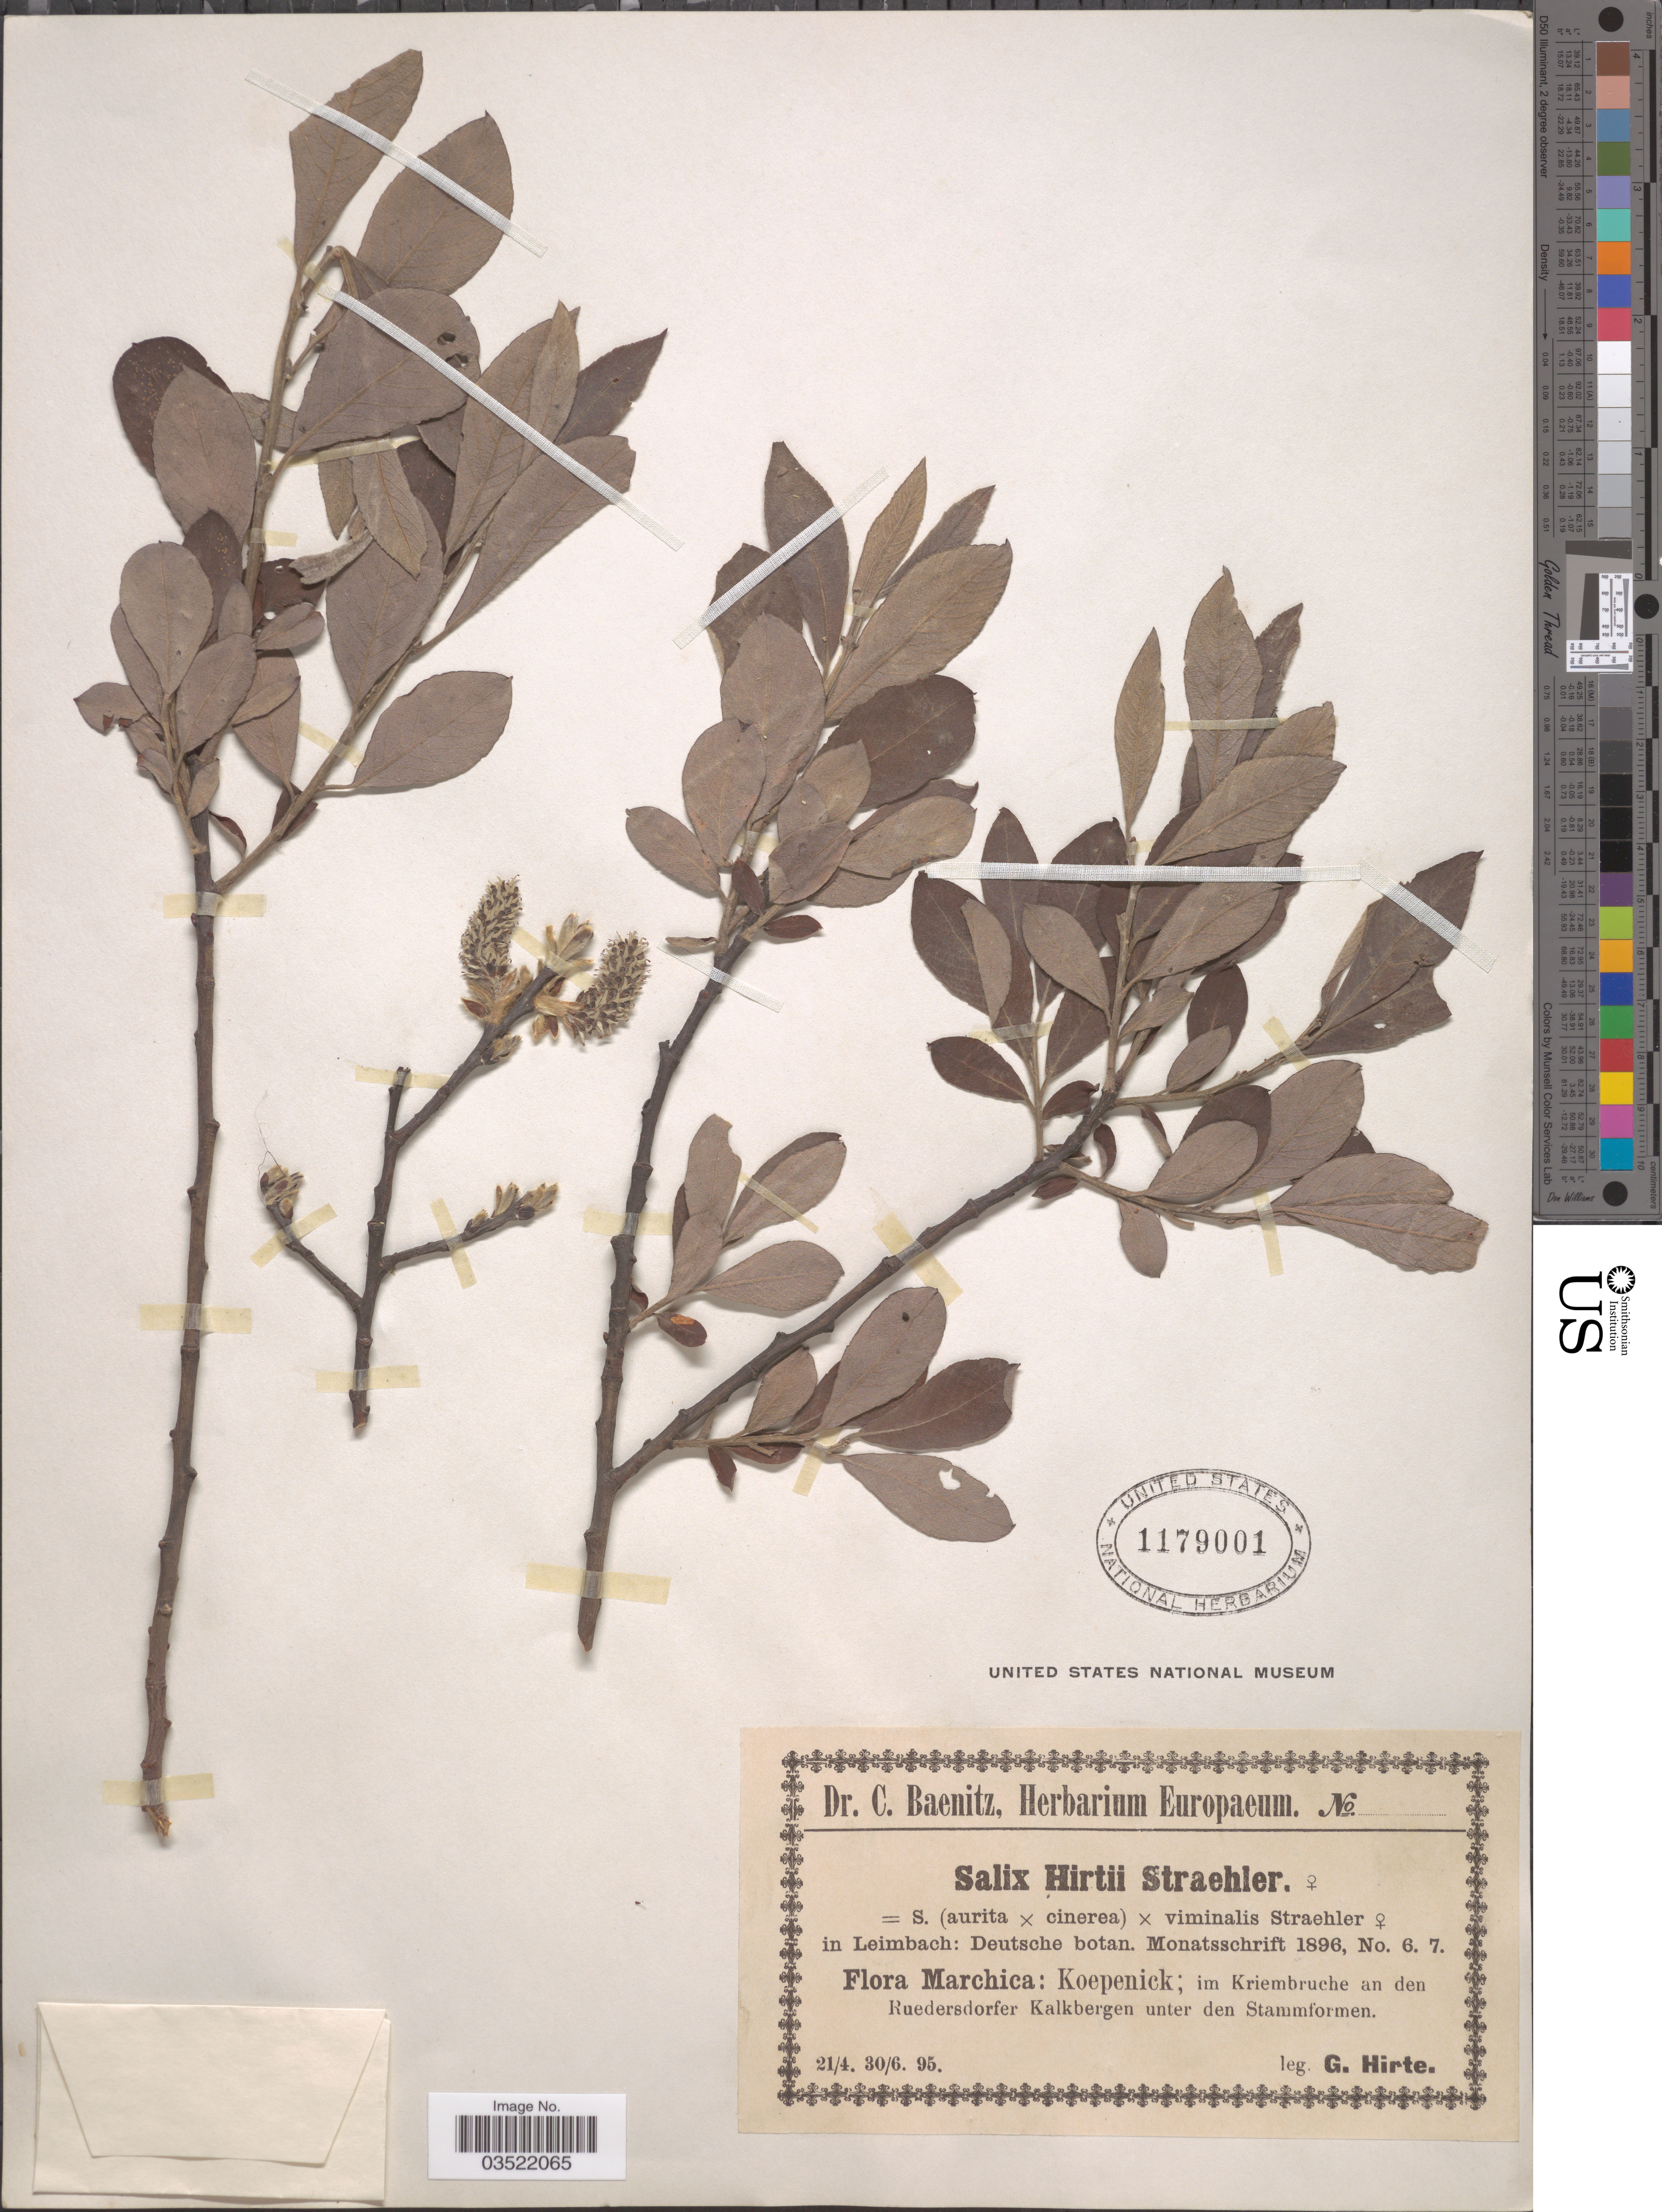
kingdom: Plantae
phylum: Tracheophyta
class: Magnoliopsida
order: Malpighiales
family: Salicaceae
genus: Salix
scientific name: Salix x hirtii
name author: Strähler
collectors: G. Hirte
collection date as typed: Transcribed d/m/y: 21/4/95 to 30/6/95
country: Germany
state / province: Brandenburg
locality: Marchica: Koepenick; im Kriembruche an den Ruedersdorfer Kalkbergen unter den Stammformen.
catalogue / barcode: US 1179001